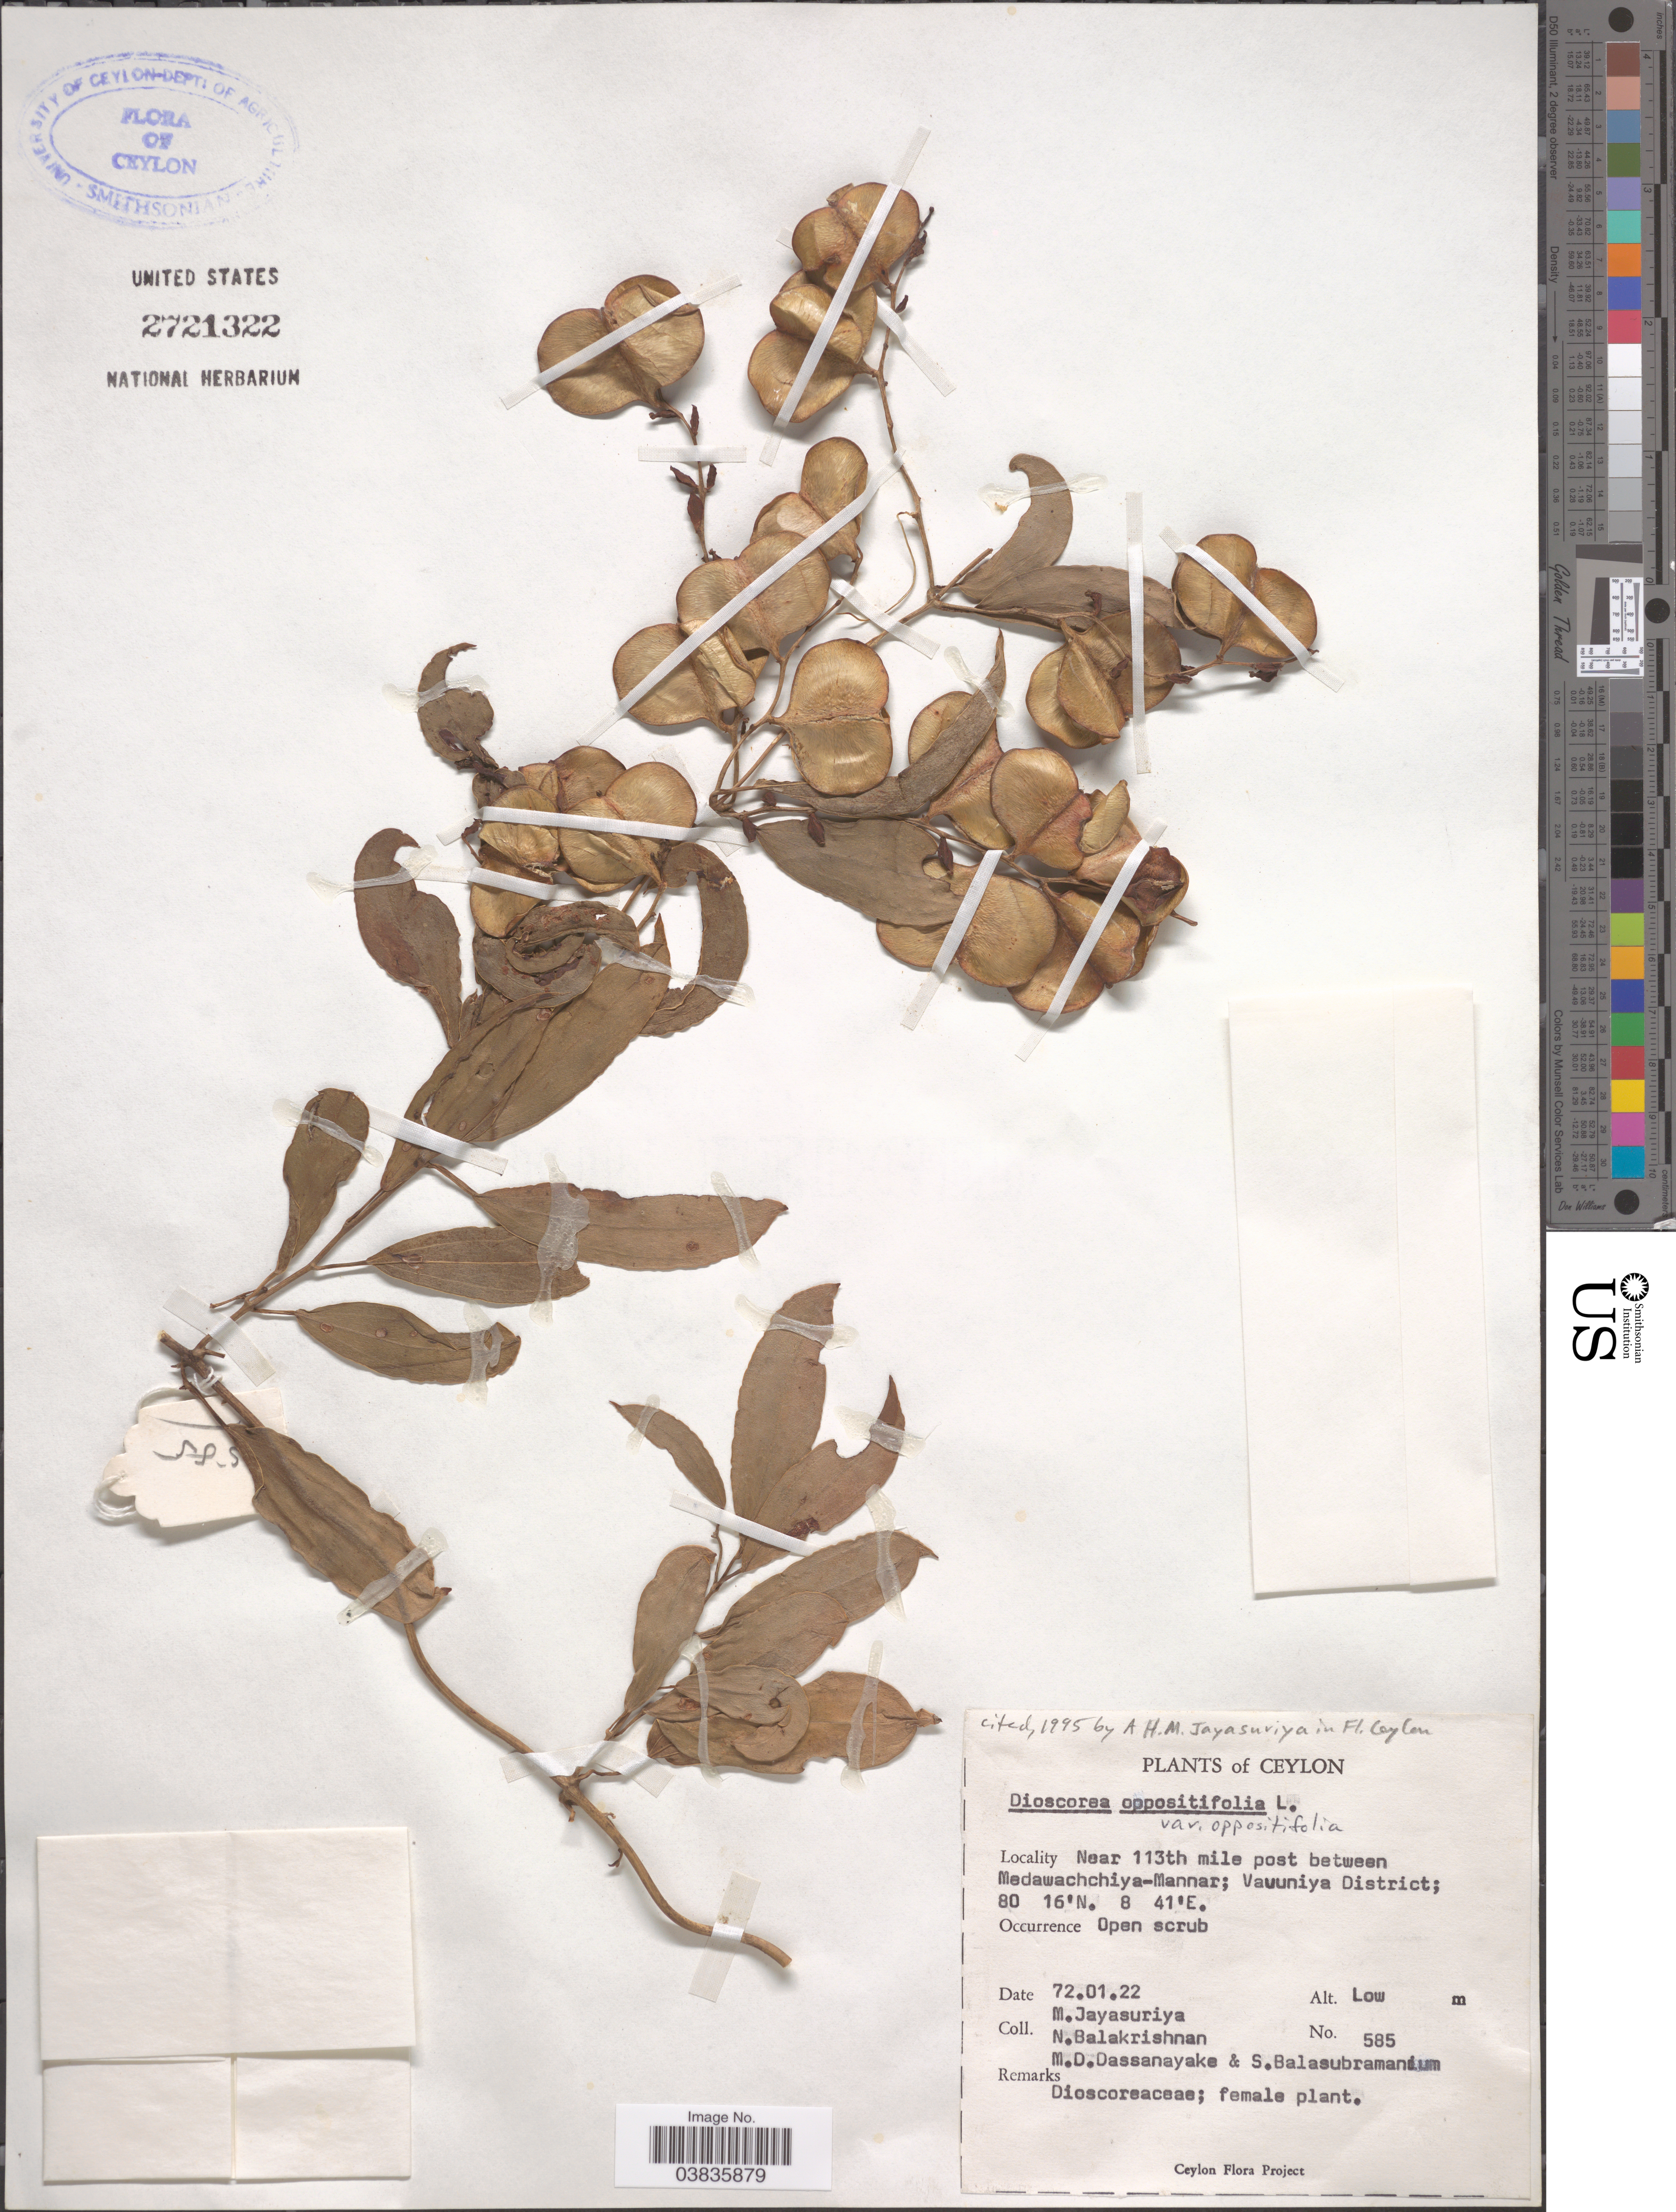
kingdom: Plantae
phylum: Tracheophyta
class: Liliopsida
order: Dioscoreales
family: Dioscoreaceae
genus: Dioscorea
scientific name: Dioscorea oppositifolia var. oppositifolia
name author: L.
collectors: M. Jayasuriya, N. Balakrishnan, M. D. Dassanayake & S. Balasubramanium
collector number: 585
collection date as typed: Transcribed d/m/y: 22/1/72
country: Sri Lanka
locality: Ceylon. Near 113th mile post between Medawachchiya-Mannar; Vavuniya District.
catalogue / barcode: US 2721322